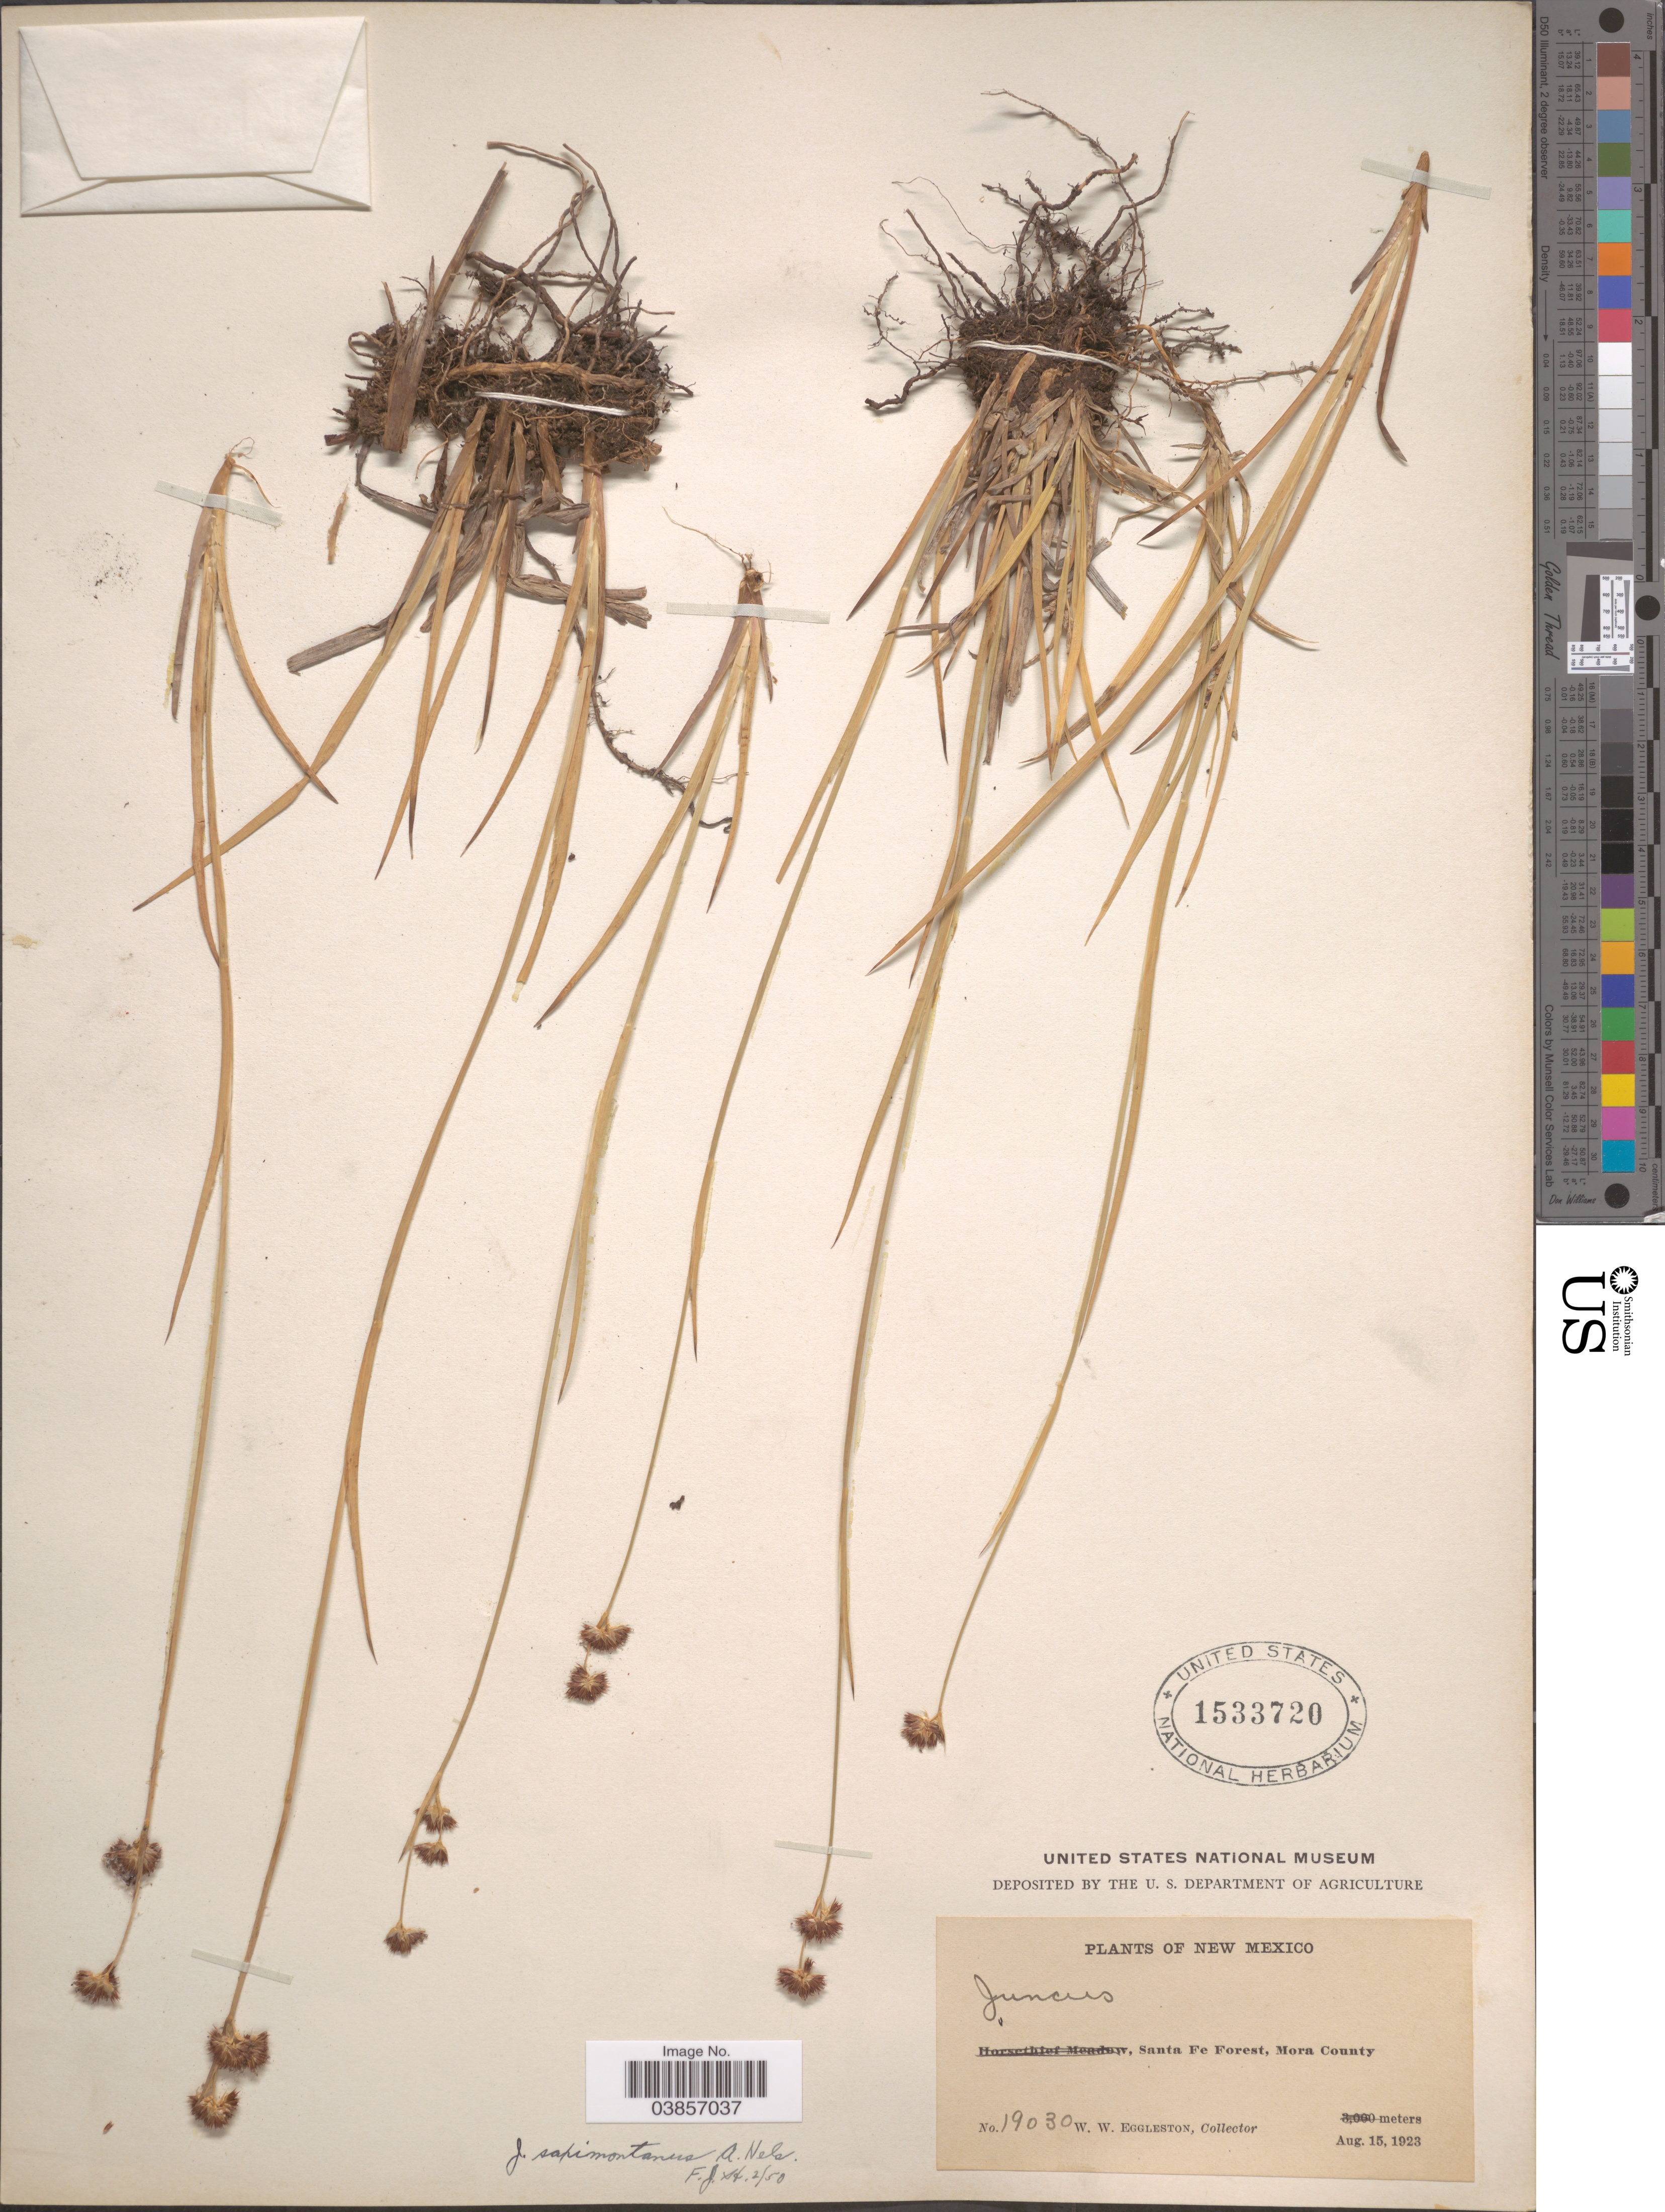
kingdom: Plantae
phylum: Tracheophyta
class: Liliopsida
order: Poales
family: Juncaceae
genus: Juncus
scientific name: Juncus saximontanus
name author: A. Nelson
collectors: W. W. Eggleston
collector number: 19030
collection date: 1923-08-15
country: United States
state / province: New Mexico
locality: Santa Fe Forest, Mora County.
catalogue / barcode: US 1533720